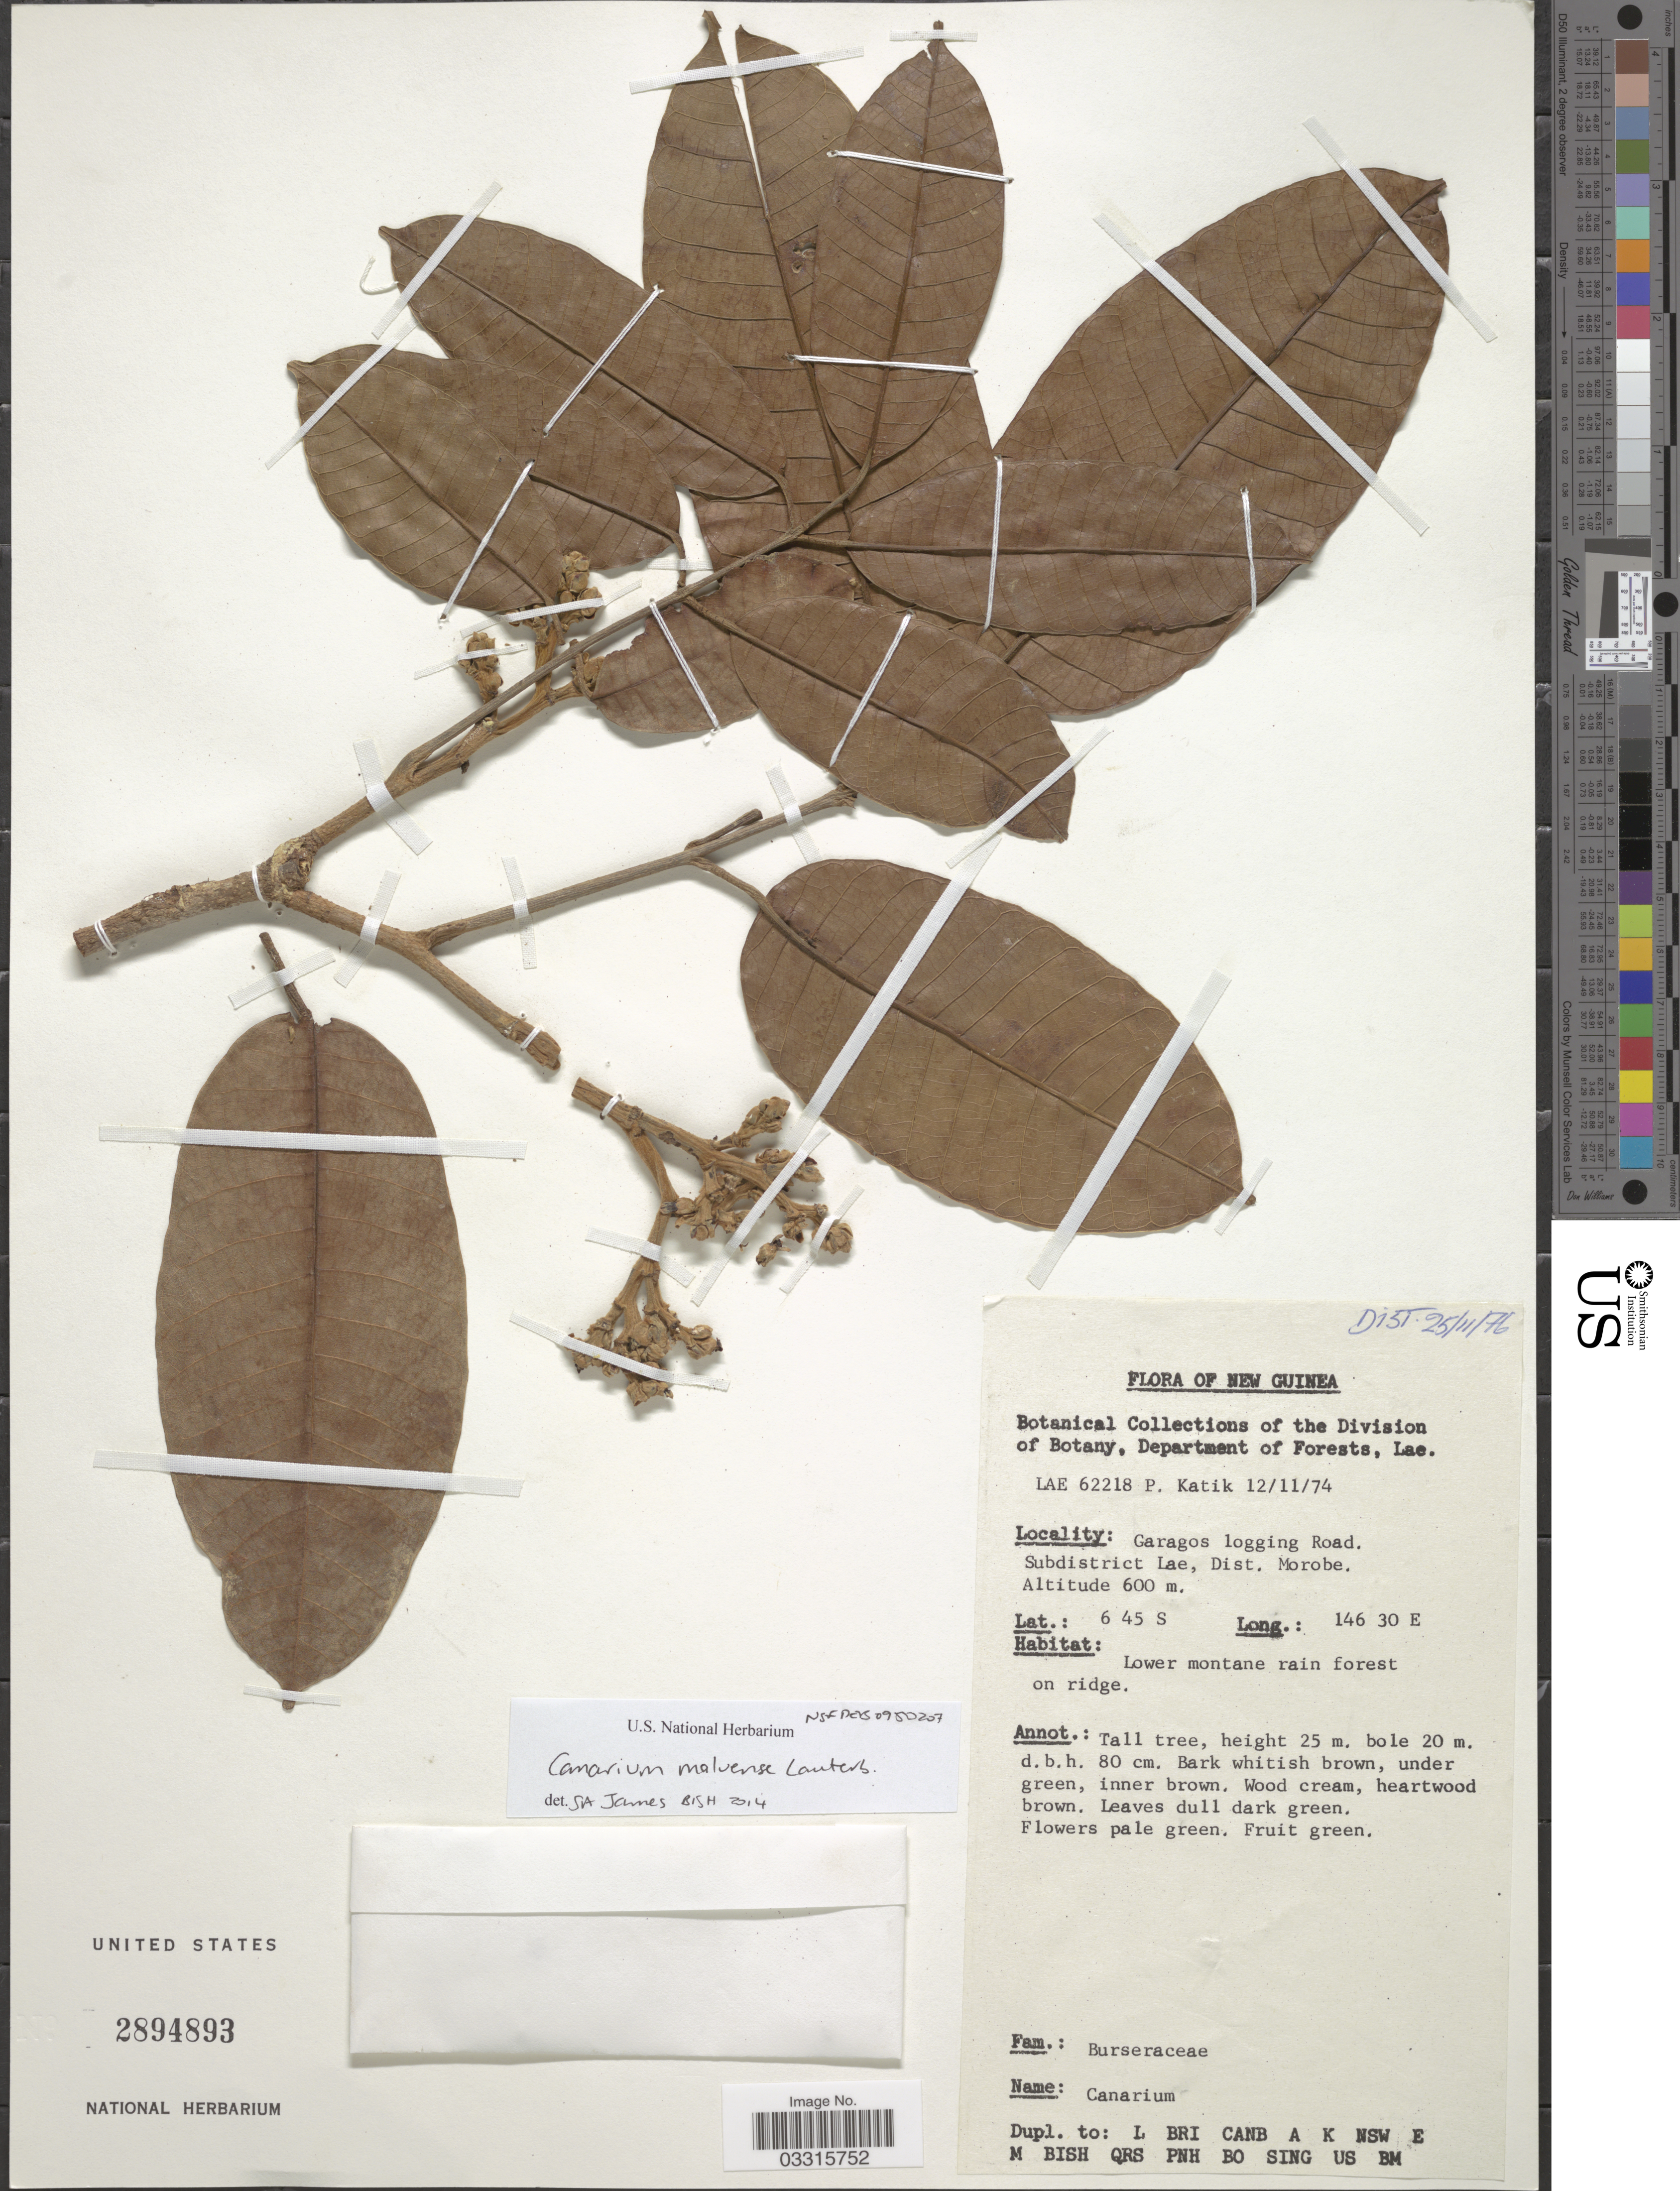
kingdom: Plantae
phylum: Tracheophyta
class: Magnoliopsida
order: Sapindales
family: Burseraceae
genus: Canarium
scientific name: Canarium maluense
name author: Lauterb.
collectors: P. Katik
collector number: LAE 62218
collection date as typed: Transcribed d/m/y: 12/11/74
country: Papua New Guinea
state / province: Morobe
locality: New Guinea. Garagos logging Road. Subdistrict Lae.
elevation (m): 600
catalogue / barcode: US 2894893